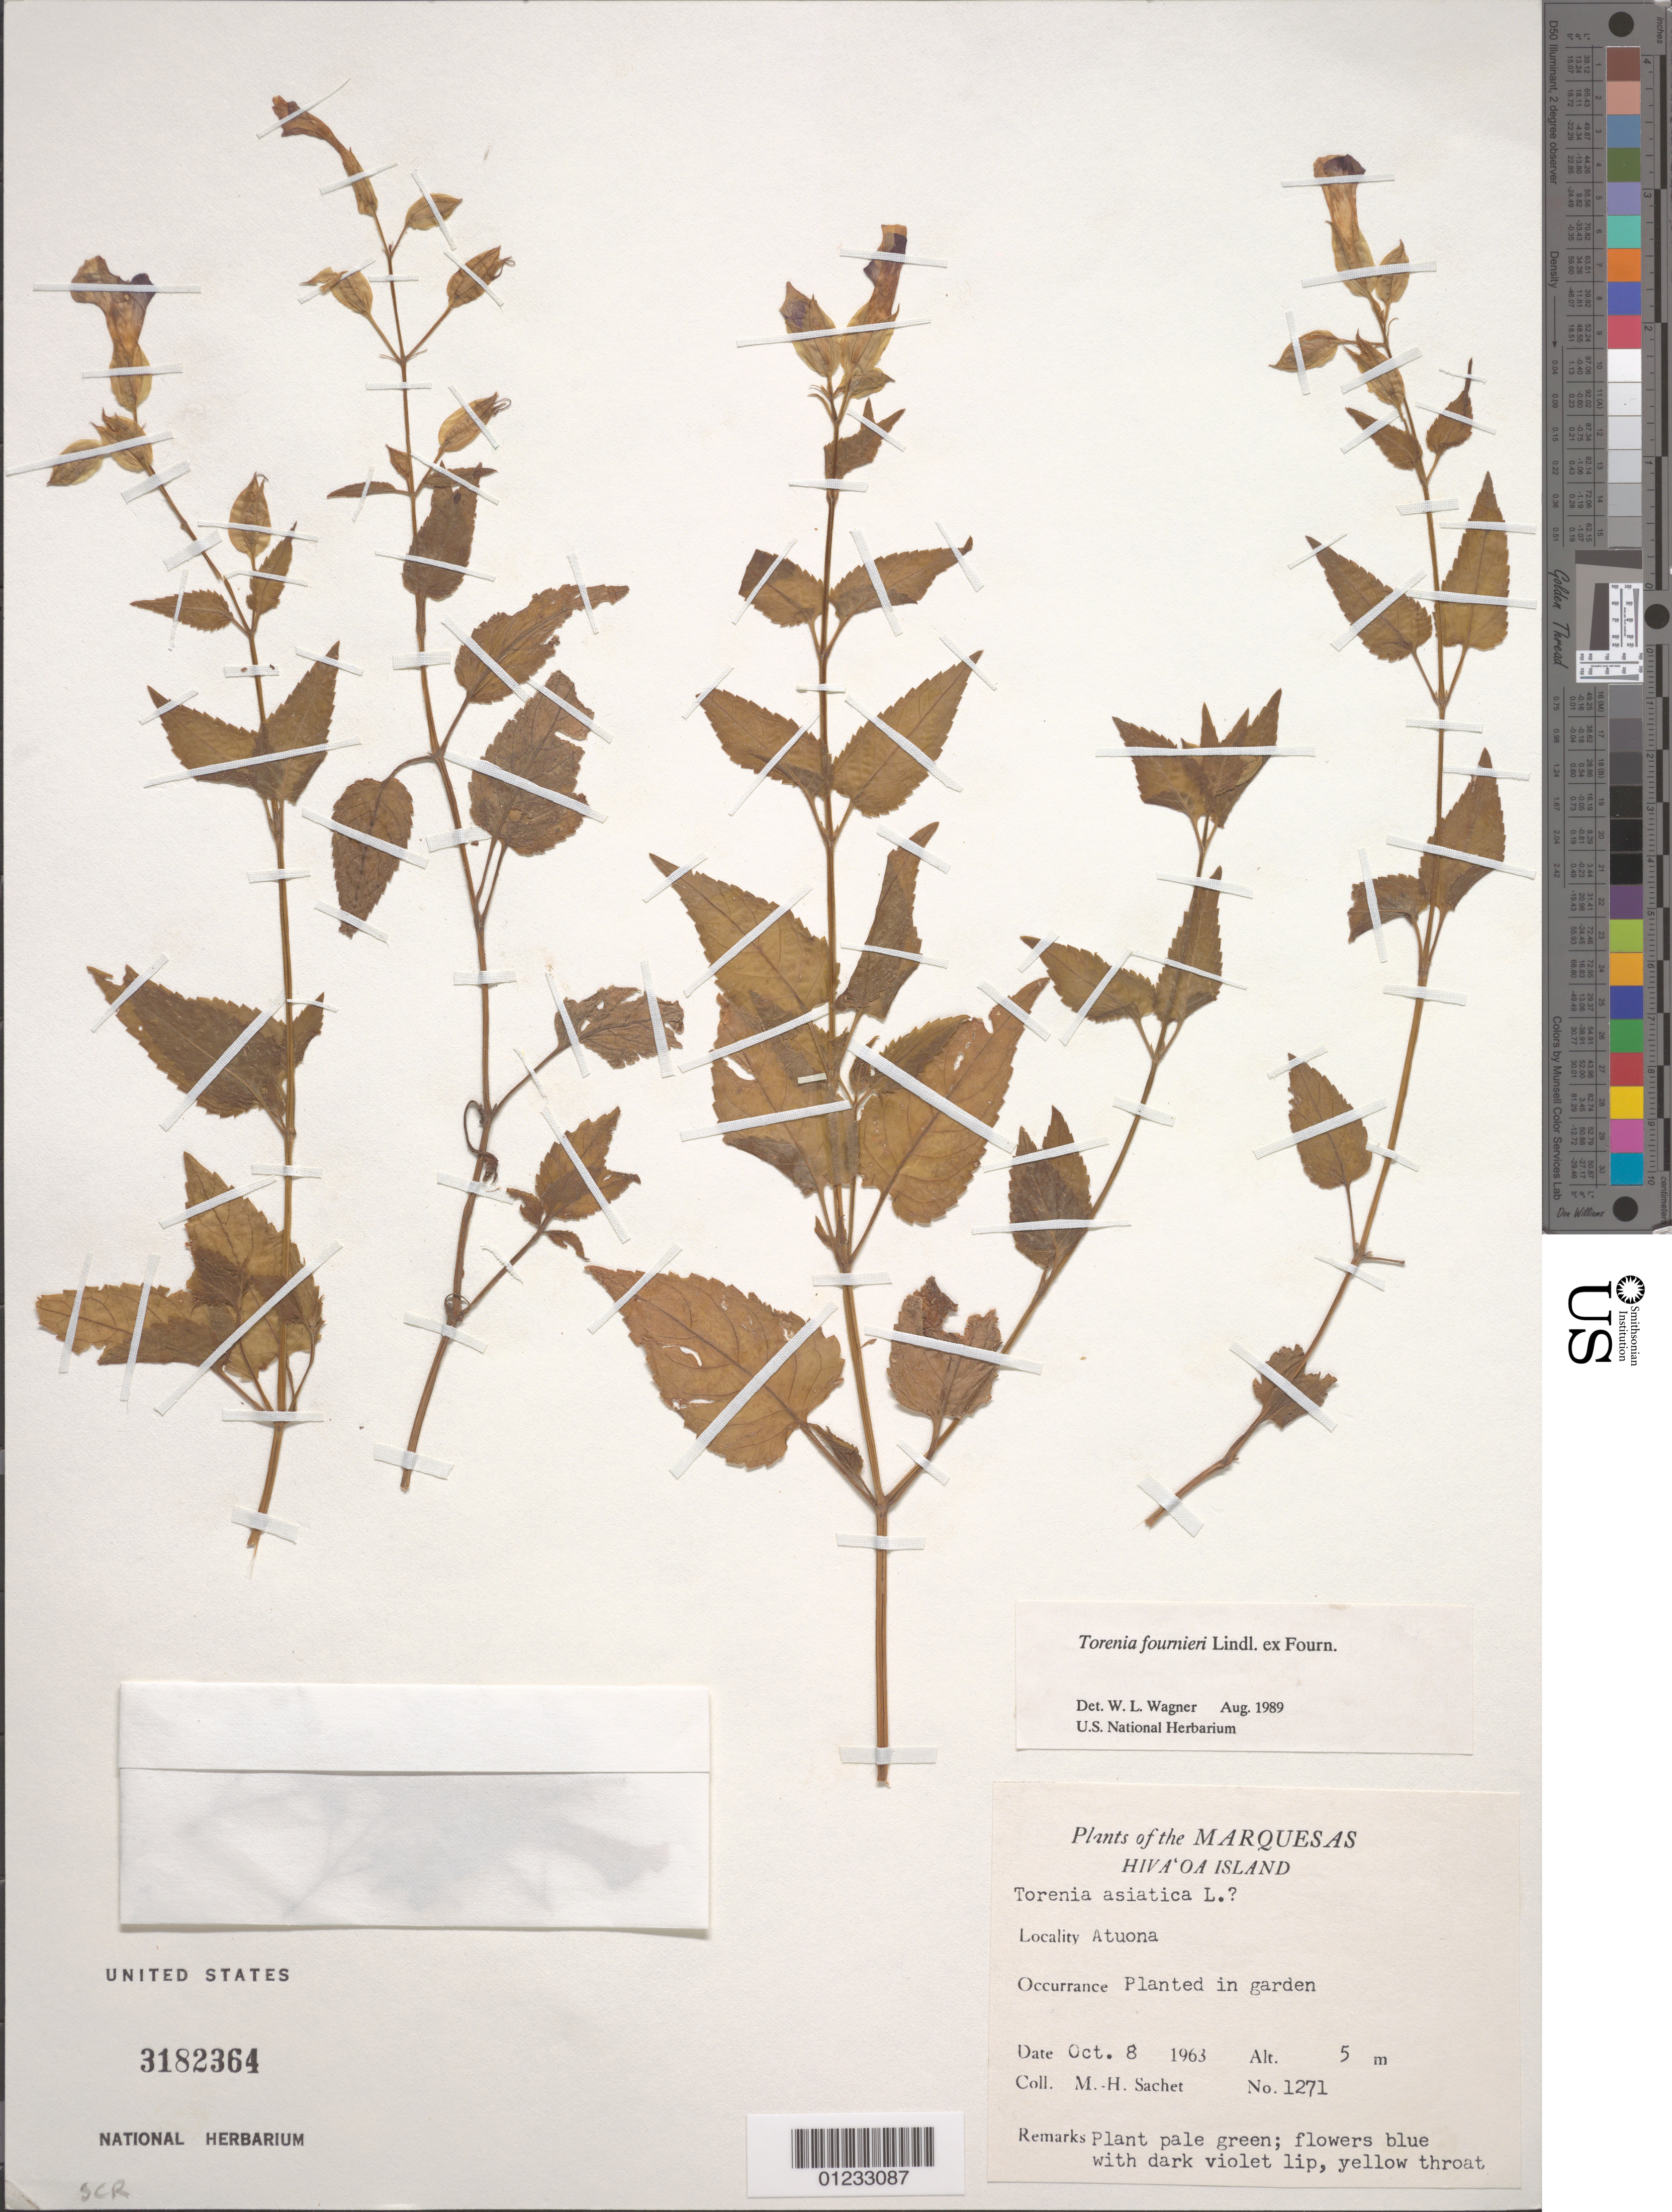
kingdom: Plantae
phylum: Tracheophyta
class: Magnoliopsida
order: Lamiales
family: Linderniaceae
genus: Torenia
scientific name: Torenia fournieri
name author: Linden ex E. Fourn.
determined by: Wagner, W. L., (BOT), Smithsonian Institution - National Museum of Natural History (UNITED STATES)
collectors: M.-H. Sachet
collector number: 1271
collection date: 1963-10-08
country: French Polynesia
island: Hiva Oa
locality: Atuona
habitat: c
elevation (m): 5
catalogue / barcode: US 3182364